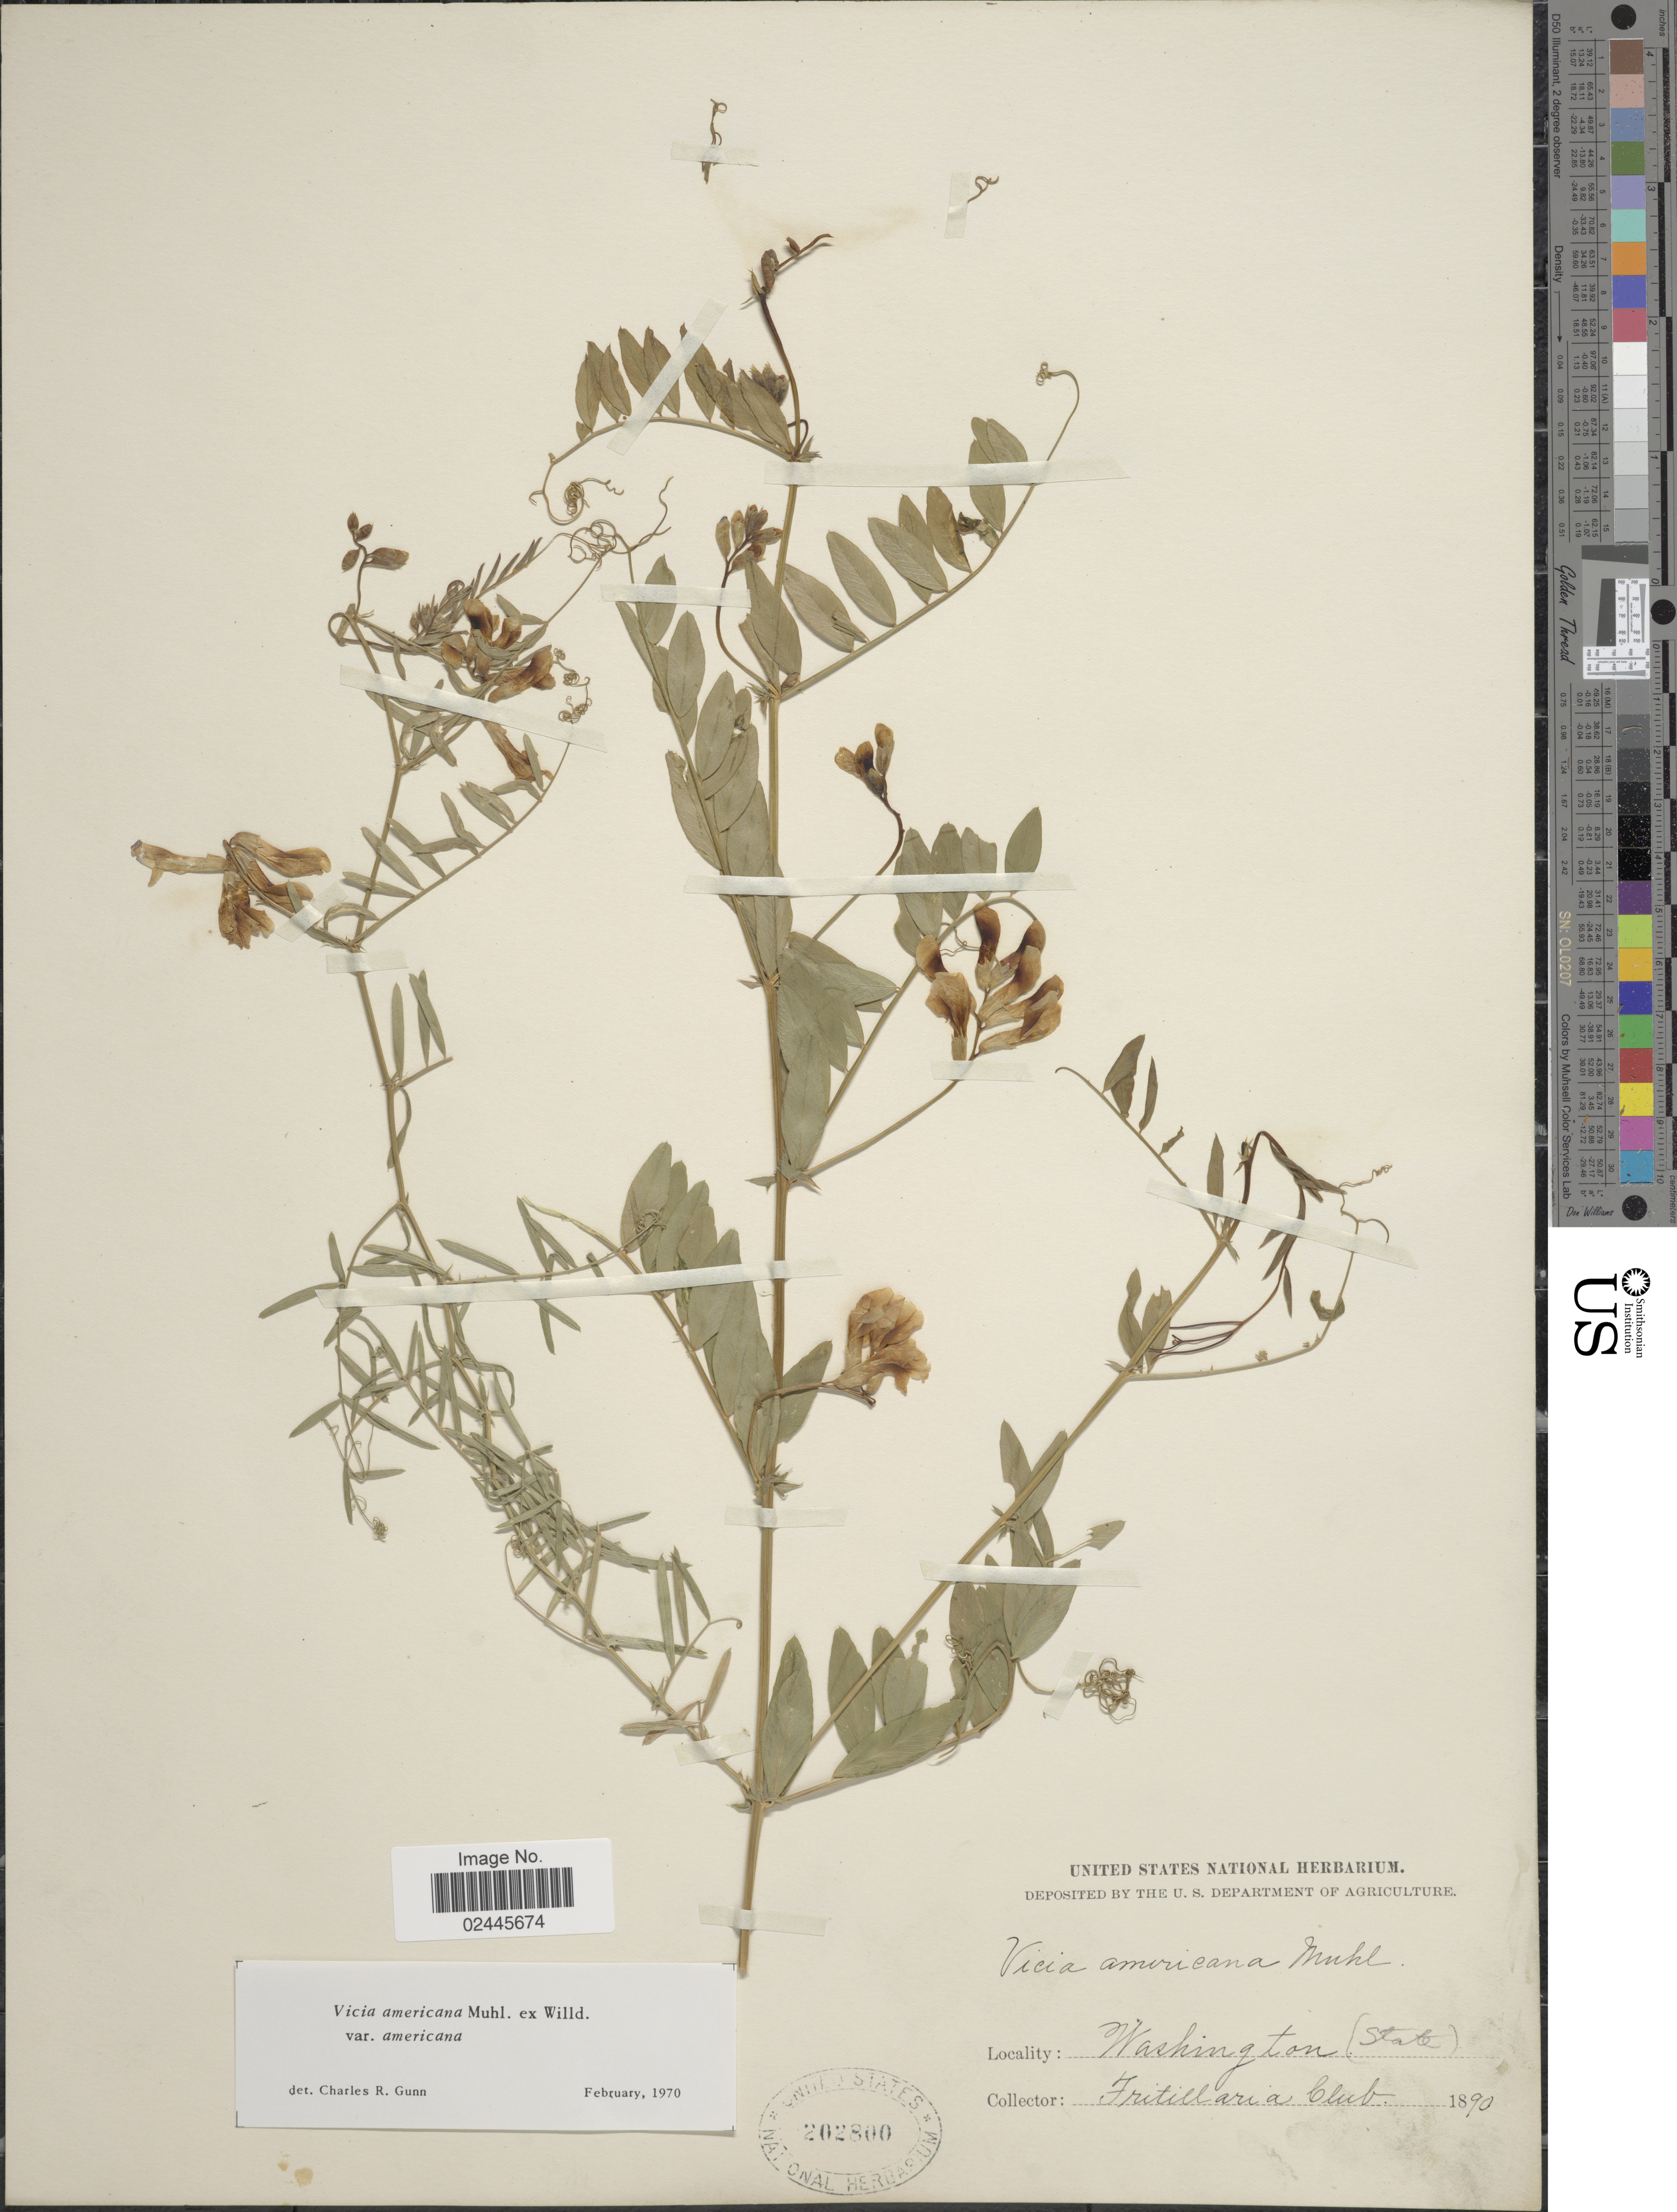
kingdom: Plantae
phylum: Tracheophyta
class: Magnoliopsida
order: Fabales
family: Fabaceae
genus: Vicia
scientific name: Vicia americana var. americana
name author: Muhl. ex Willd.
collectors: Fritillaria Club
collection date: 1890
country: United States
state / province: Washington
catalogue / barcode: US 202800